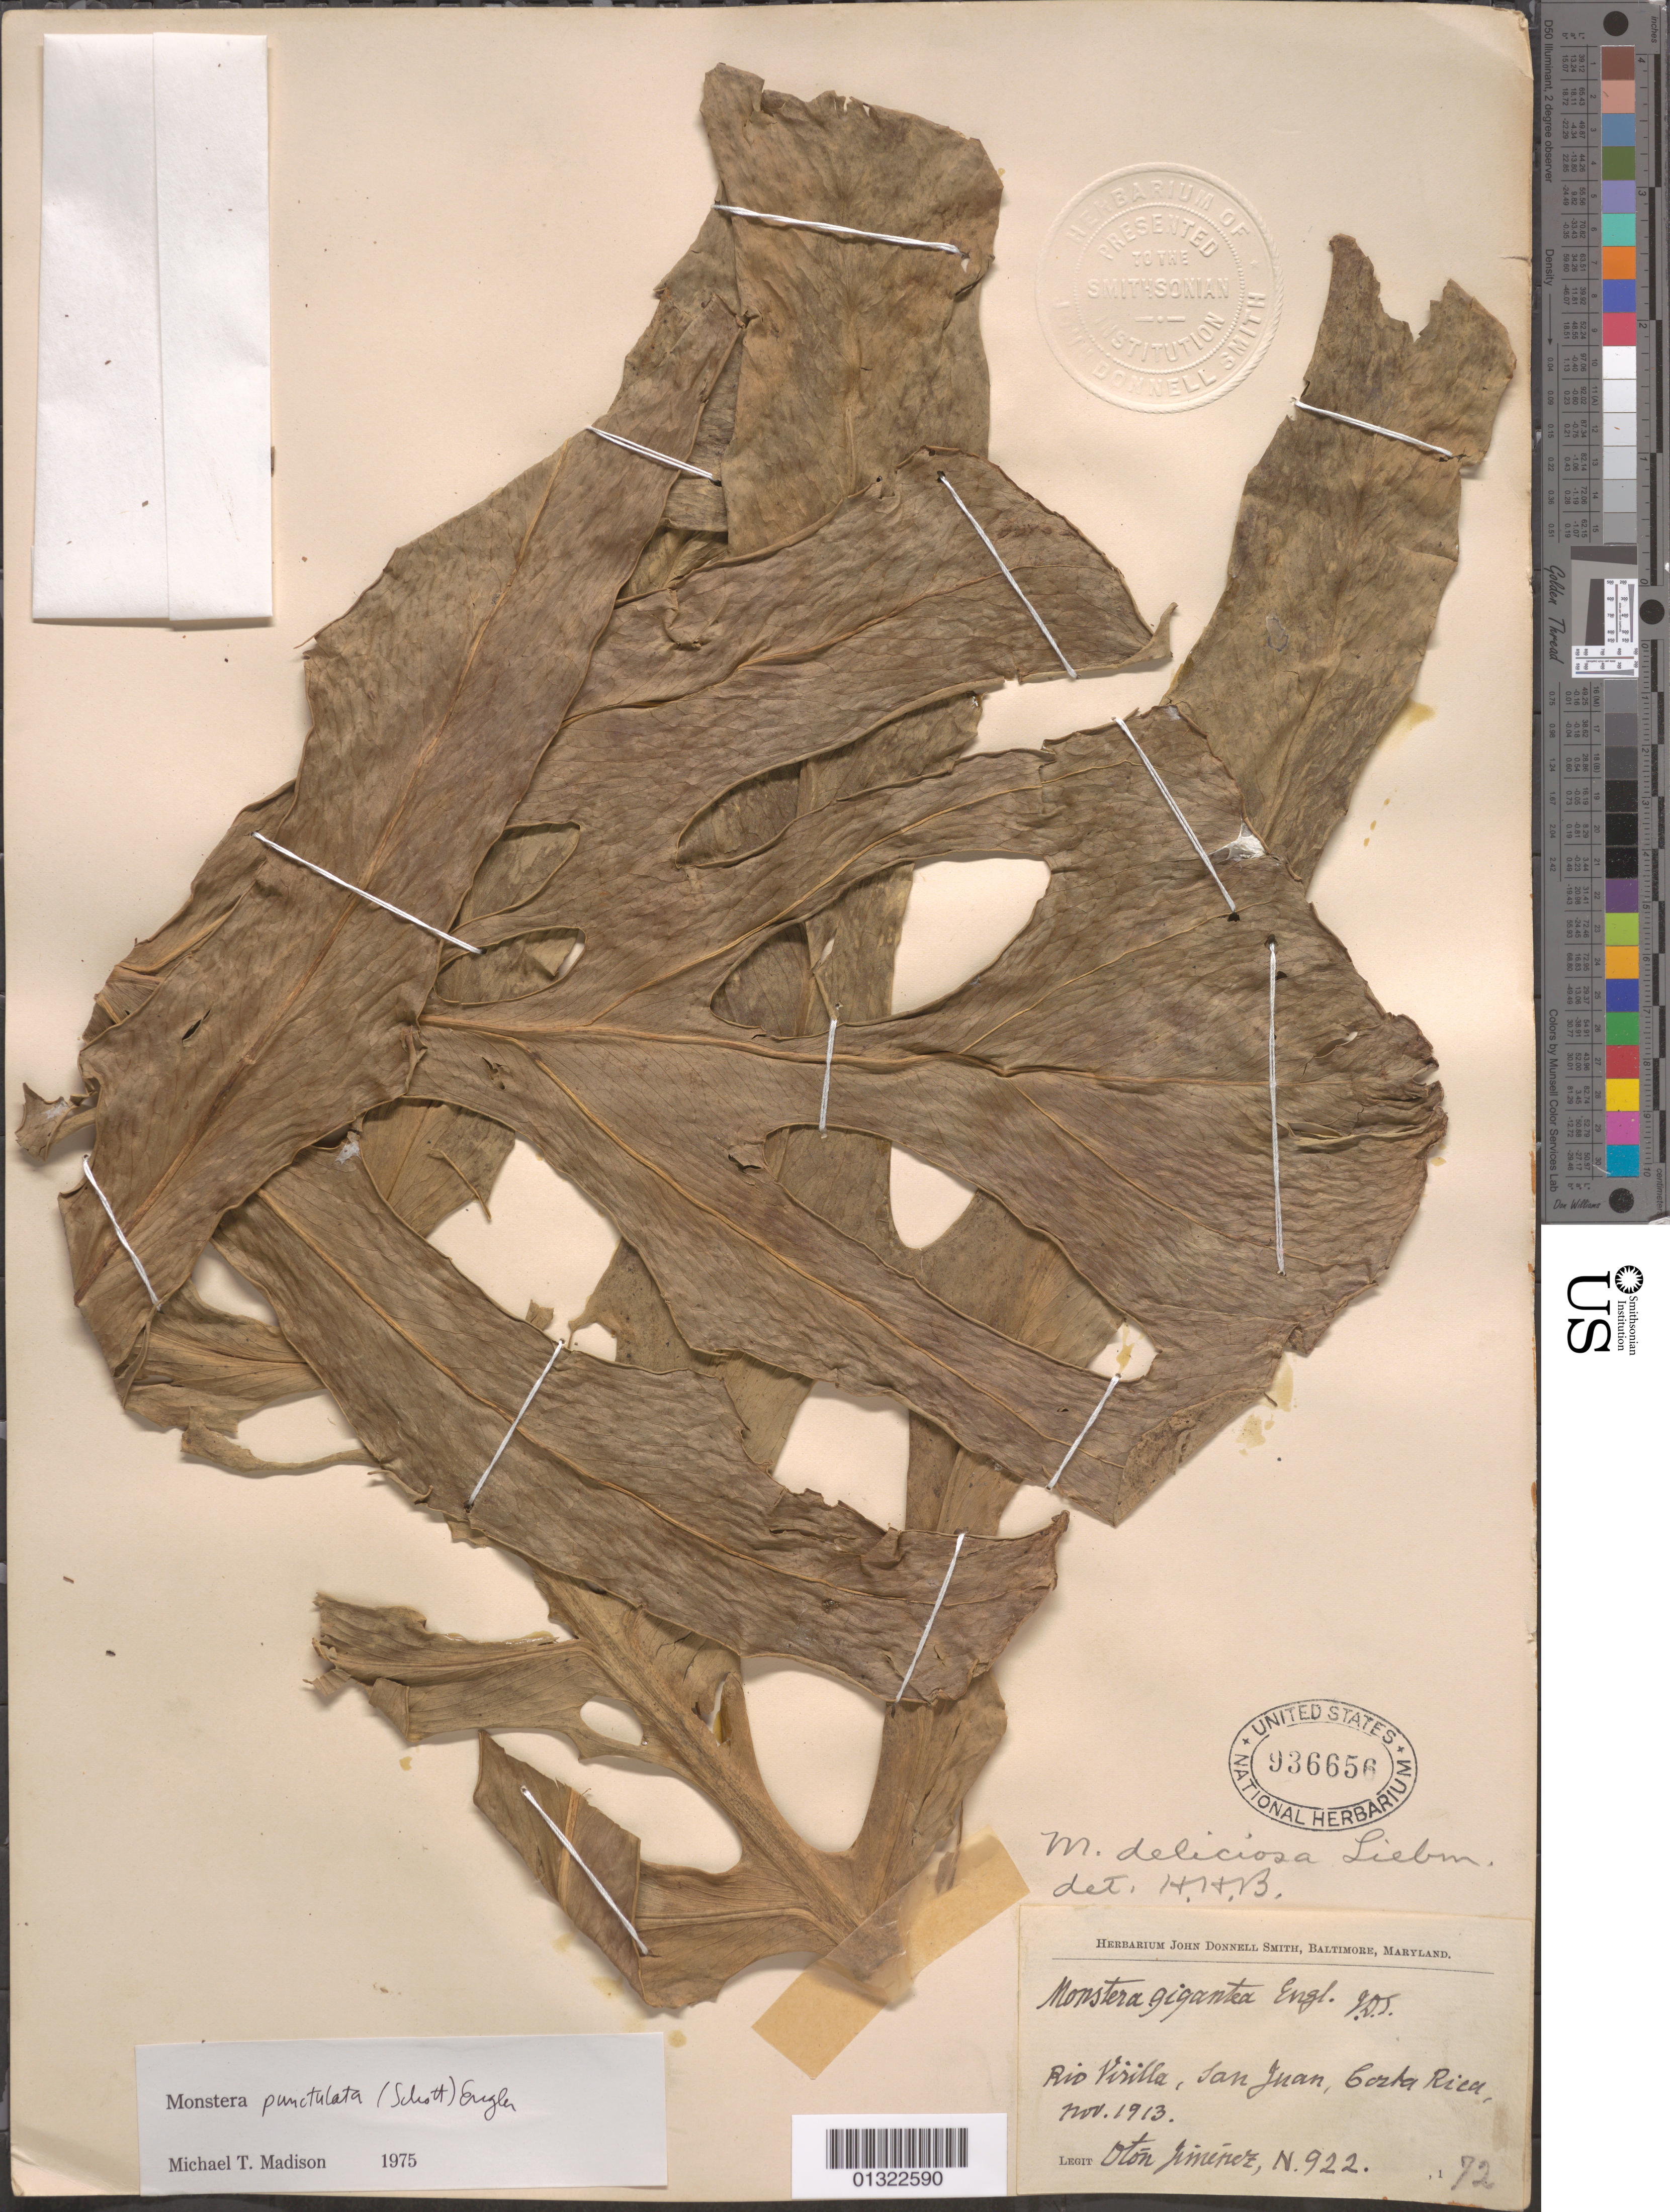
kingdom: Plantae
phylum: Tracheophyta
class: Liliopsida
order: Alismatales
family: Araceae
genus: Monstera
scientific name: Monstera punctulata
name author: (Schott) Schott ex Engl.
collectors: O. Jimenez L.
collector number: N.922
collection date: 1913-11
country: Costa Rica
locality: Orillas Rio Virilla, San Juan.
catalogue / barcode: US 936656